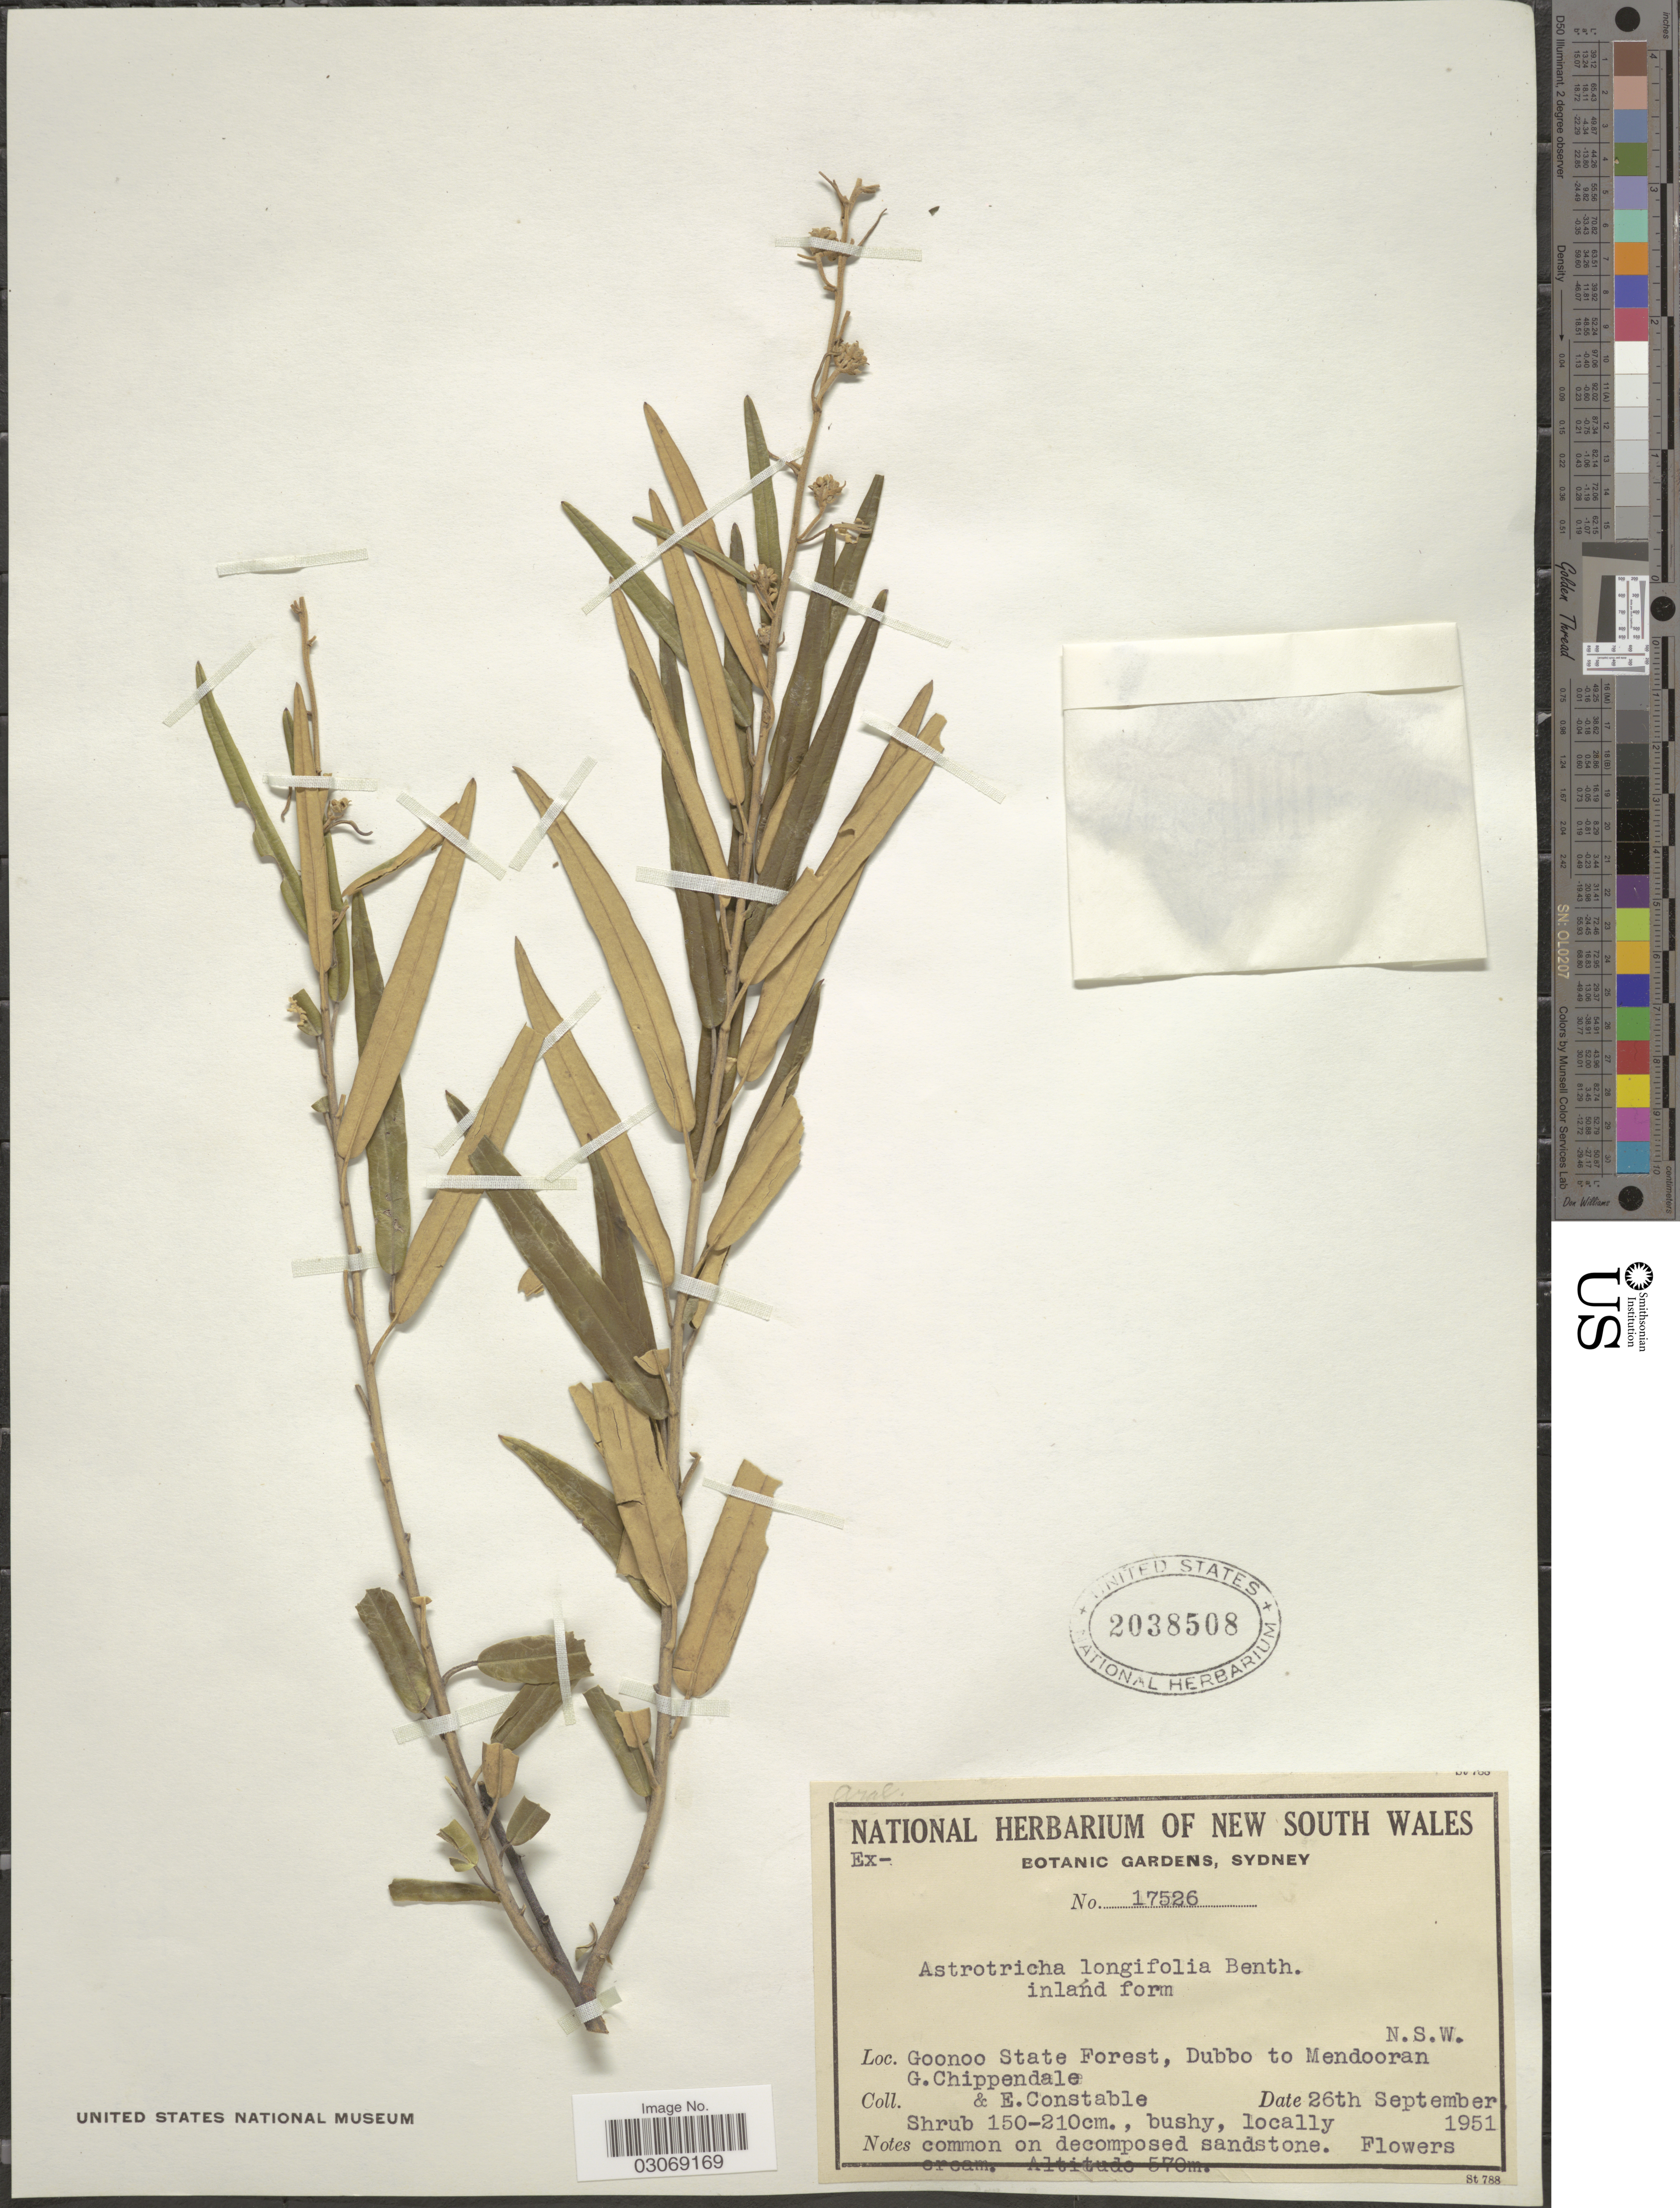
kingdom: Plantae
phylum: Tracheophyta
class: Magnoliopsida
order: Apiales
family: Araliaceae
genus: Astrotricha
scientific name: Astrotricha longifolia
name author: Benth.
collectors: G. Chippendale & E. F. Constable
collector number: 17526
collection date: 1951-09-26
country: Australia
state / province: New South Wales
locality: Goonoo State Forest, Dubbo to Mendooran.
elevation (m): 570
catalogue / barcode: US 2038508